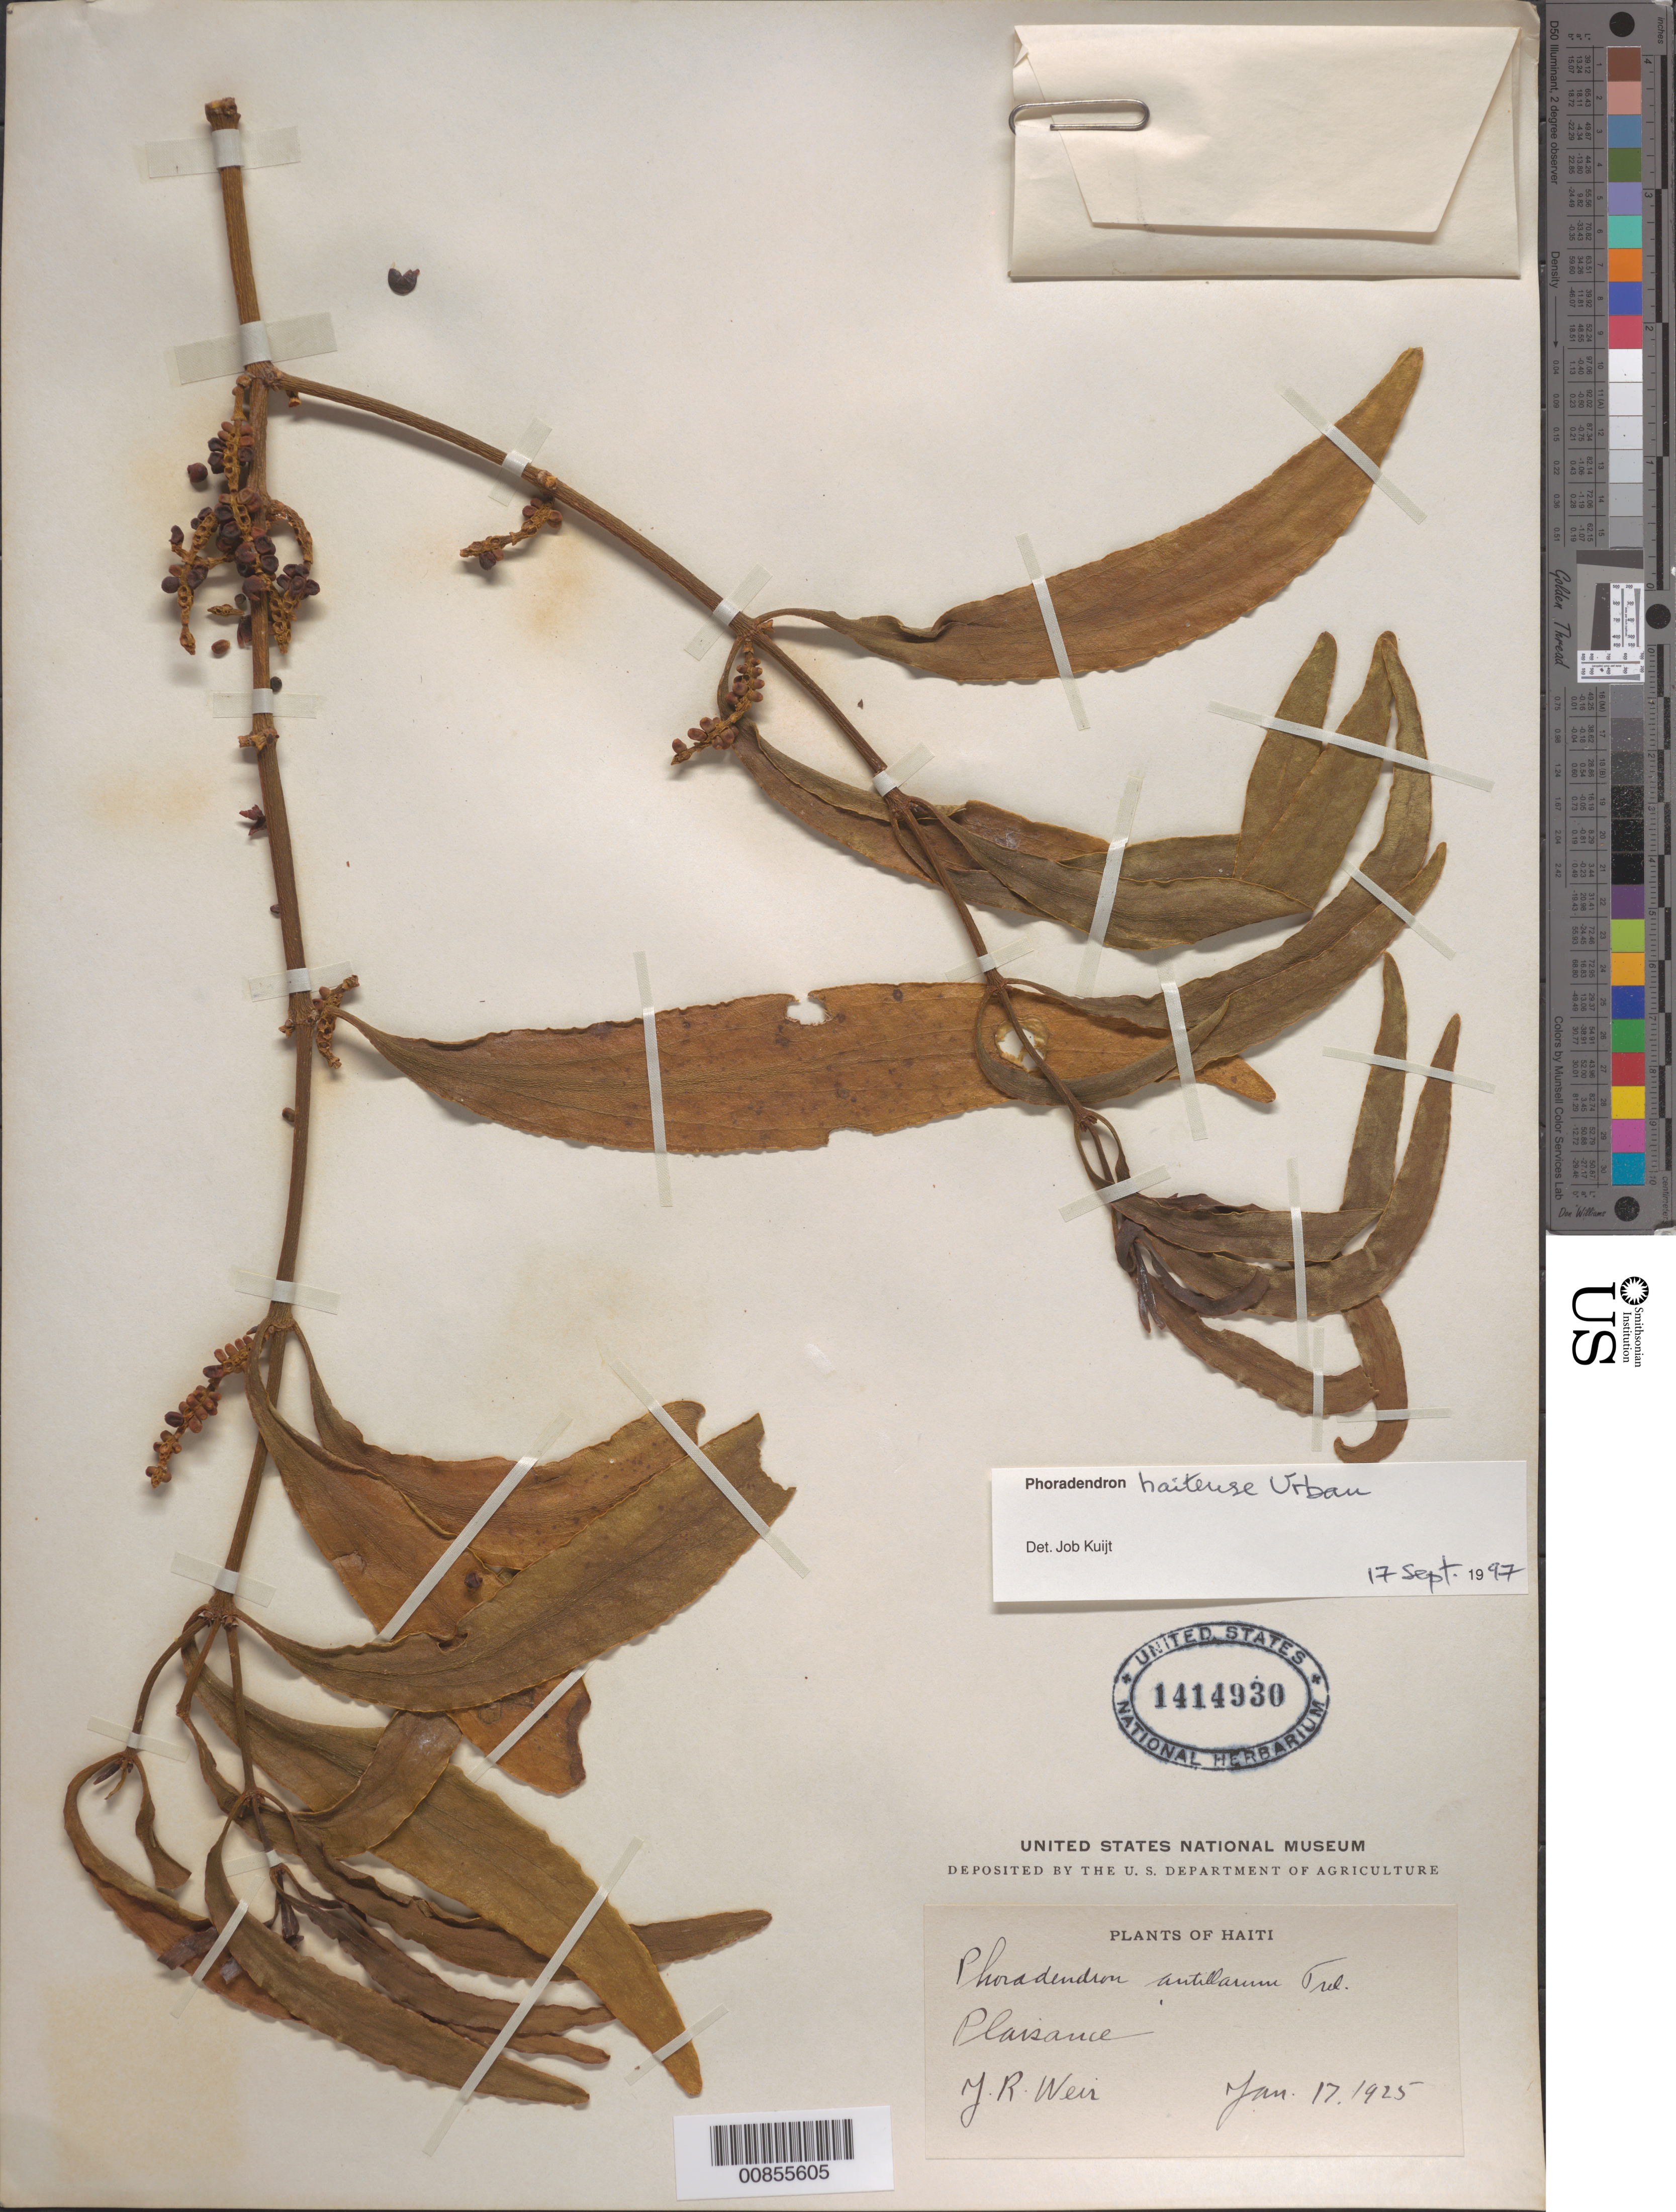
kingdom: Plantae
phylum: Tracheophyta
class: Magnoliopsida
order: Santalales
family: Viscaceae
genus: Phoradendron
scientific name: Phoradendron haitiense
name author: Urb.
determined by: Kuijt, Job, (CANADA)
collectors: J. Weir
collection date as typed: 17 Jan 1925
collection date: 1925-01-17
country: Haiti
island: Hispaniola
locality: Plaisance.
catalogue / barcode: US 1414930